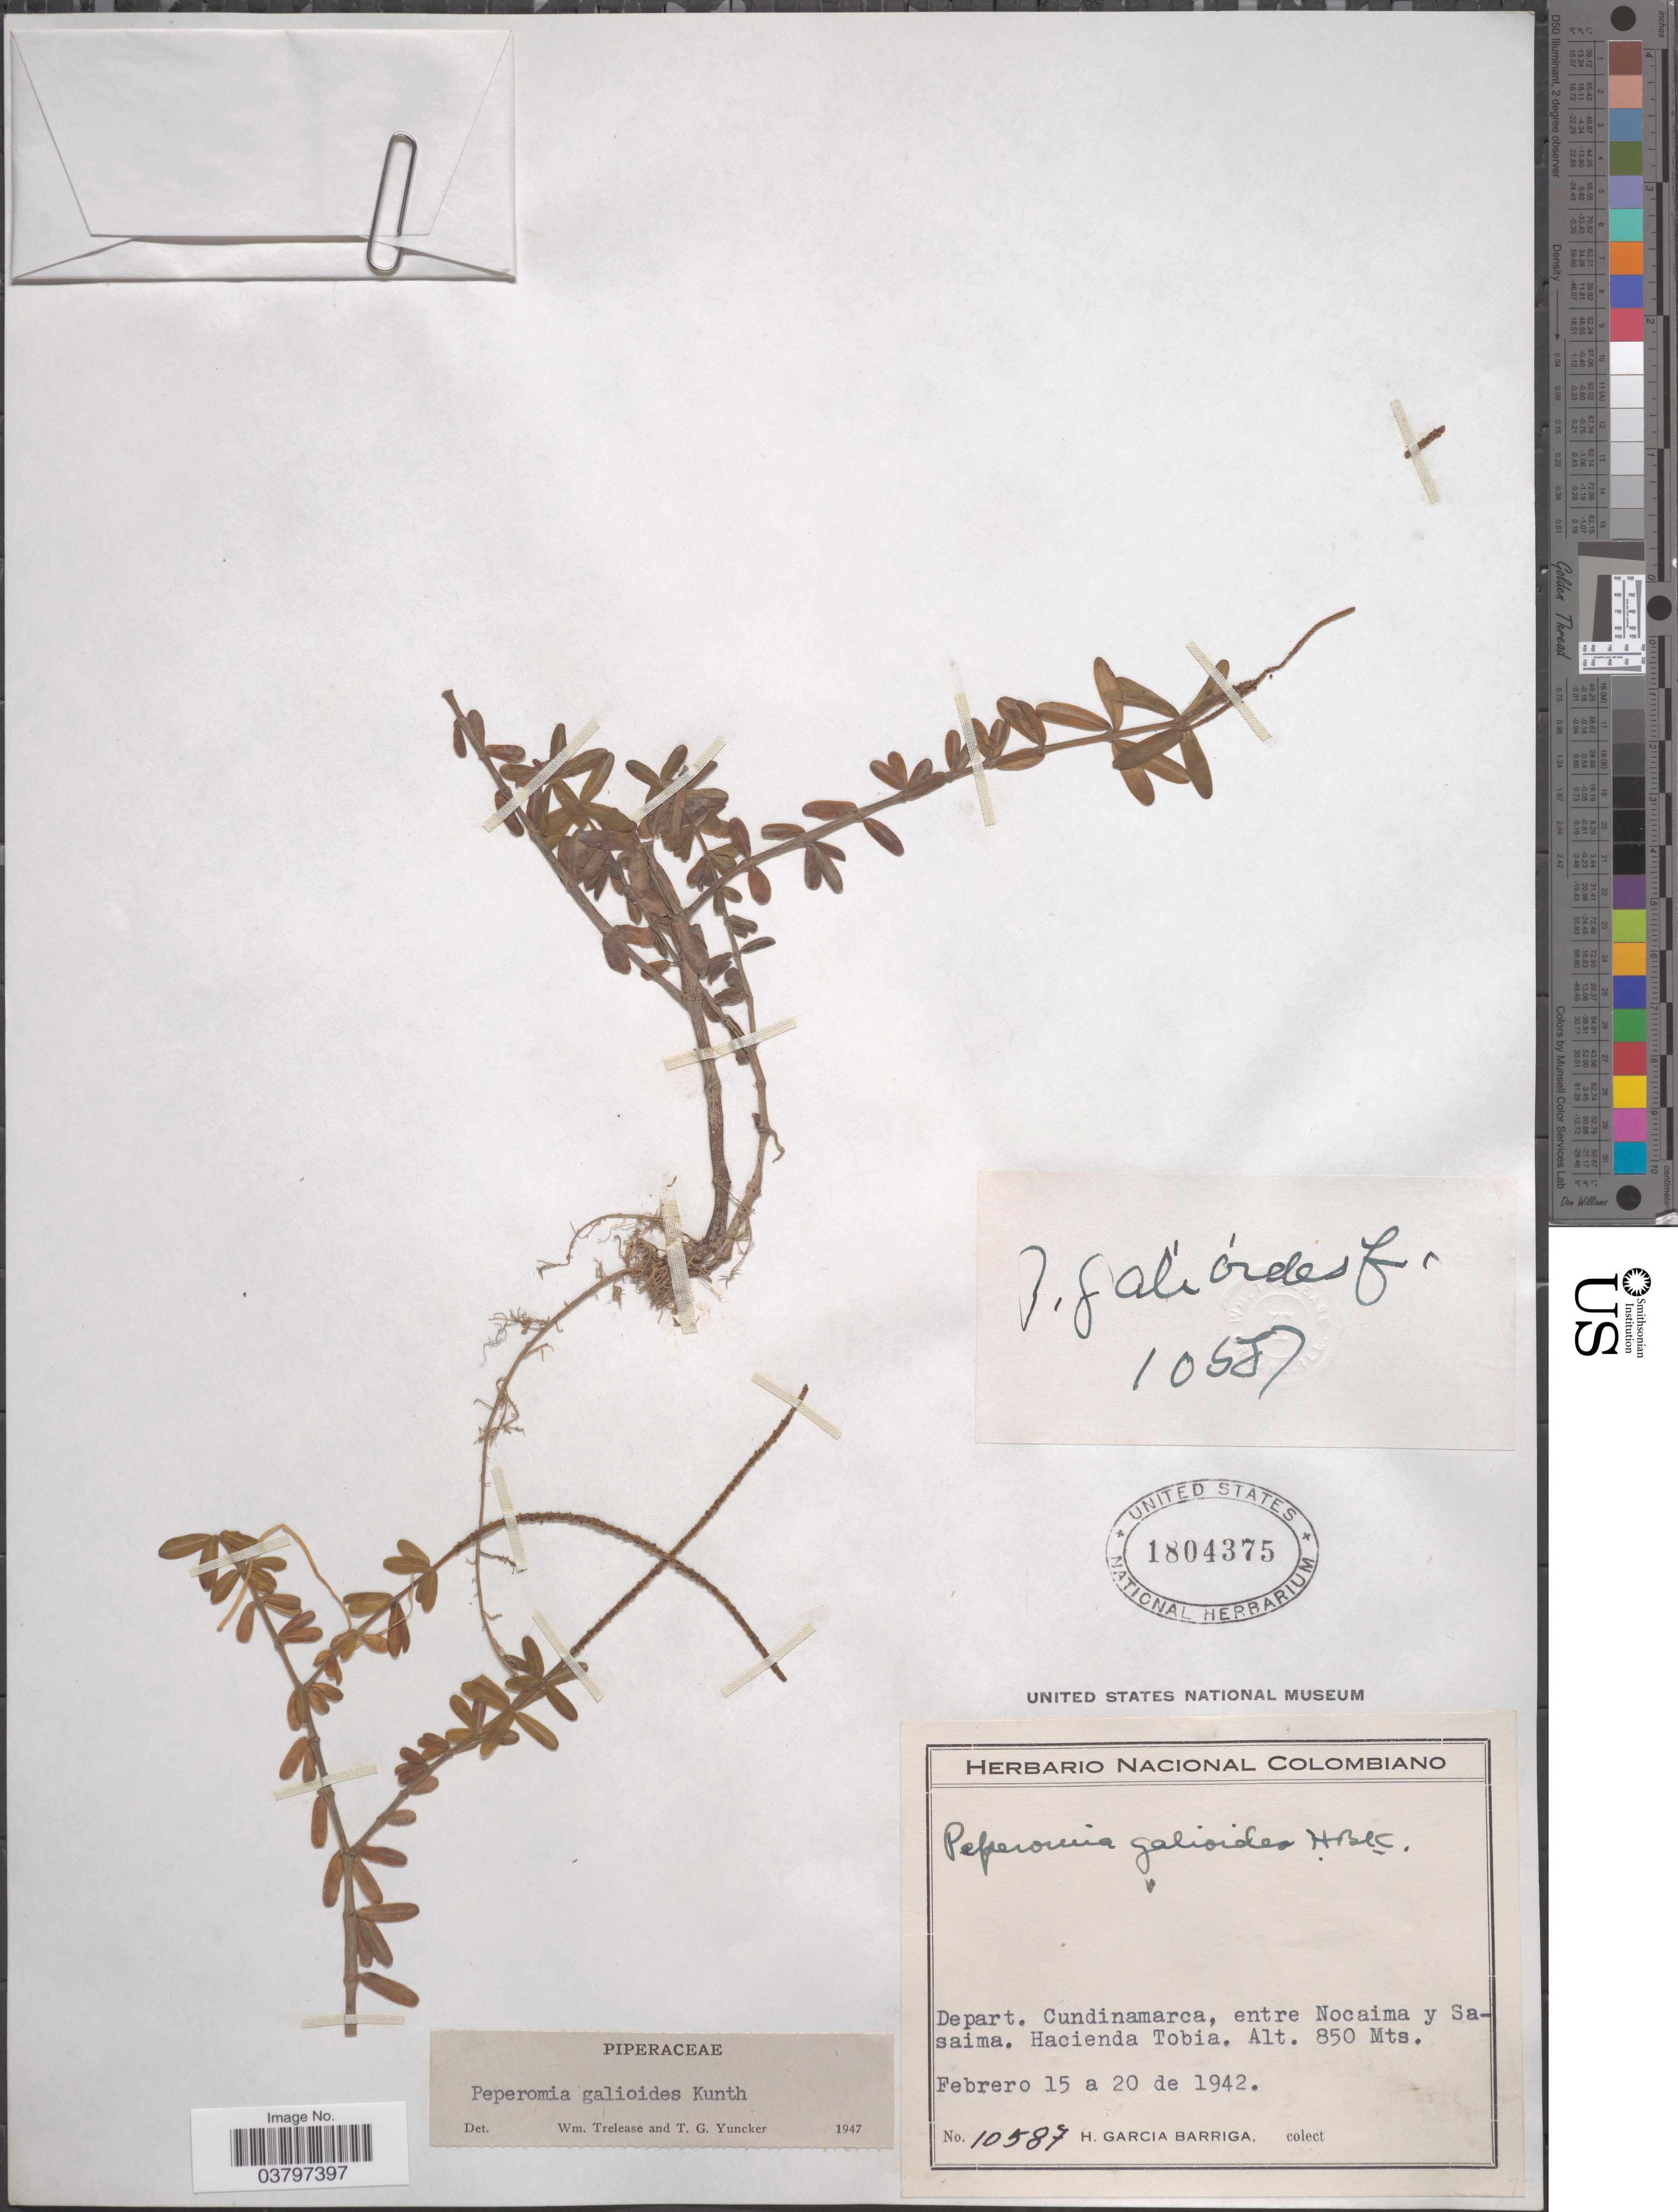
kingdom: Plantae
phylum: Tracheophyta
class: Magnoliopsida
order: Piperales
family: Piperaceae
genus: Peperomia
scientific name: Peperomia galioides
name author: Kunth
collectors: H. García Barriga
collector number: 10587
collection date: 1942-02-15/1942-02-20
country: Colombia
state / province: Cundinamarca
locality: Depart. Cundinamarca, entre Nocaima y Sasaima. Hacienda Tobia.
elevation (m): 850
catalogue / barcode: US 1804375